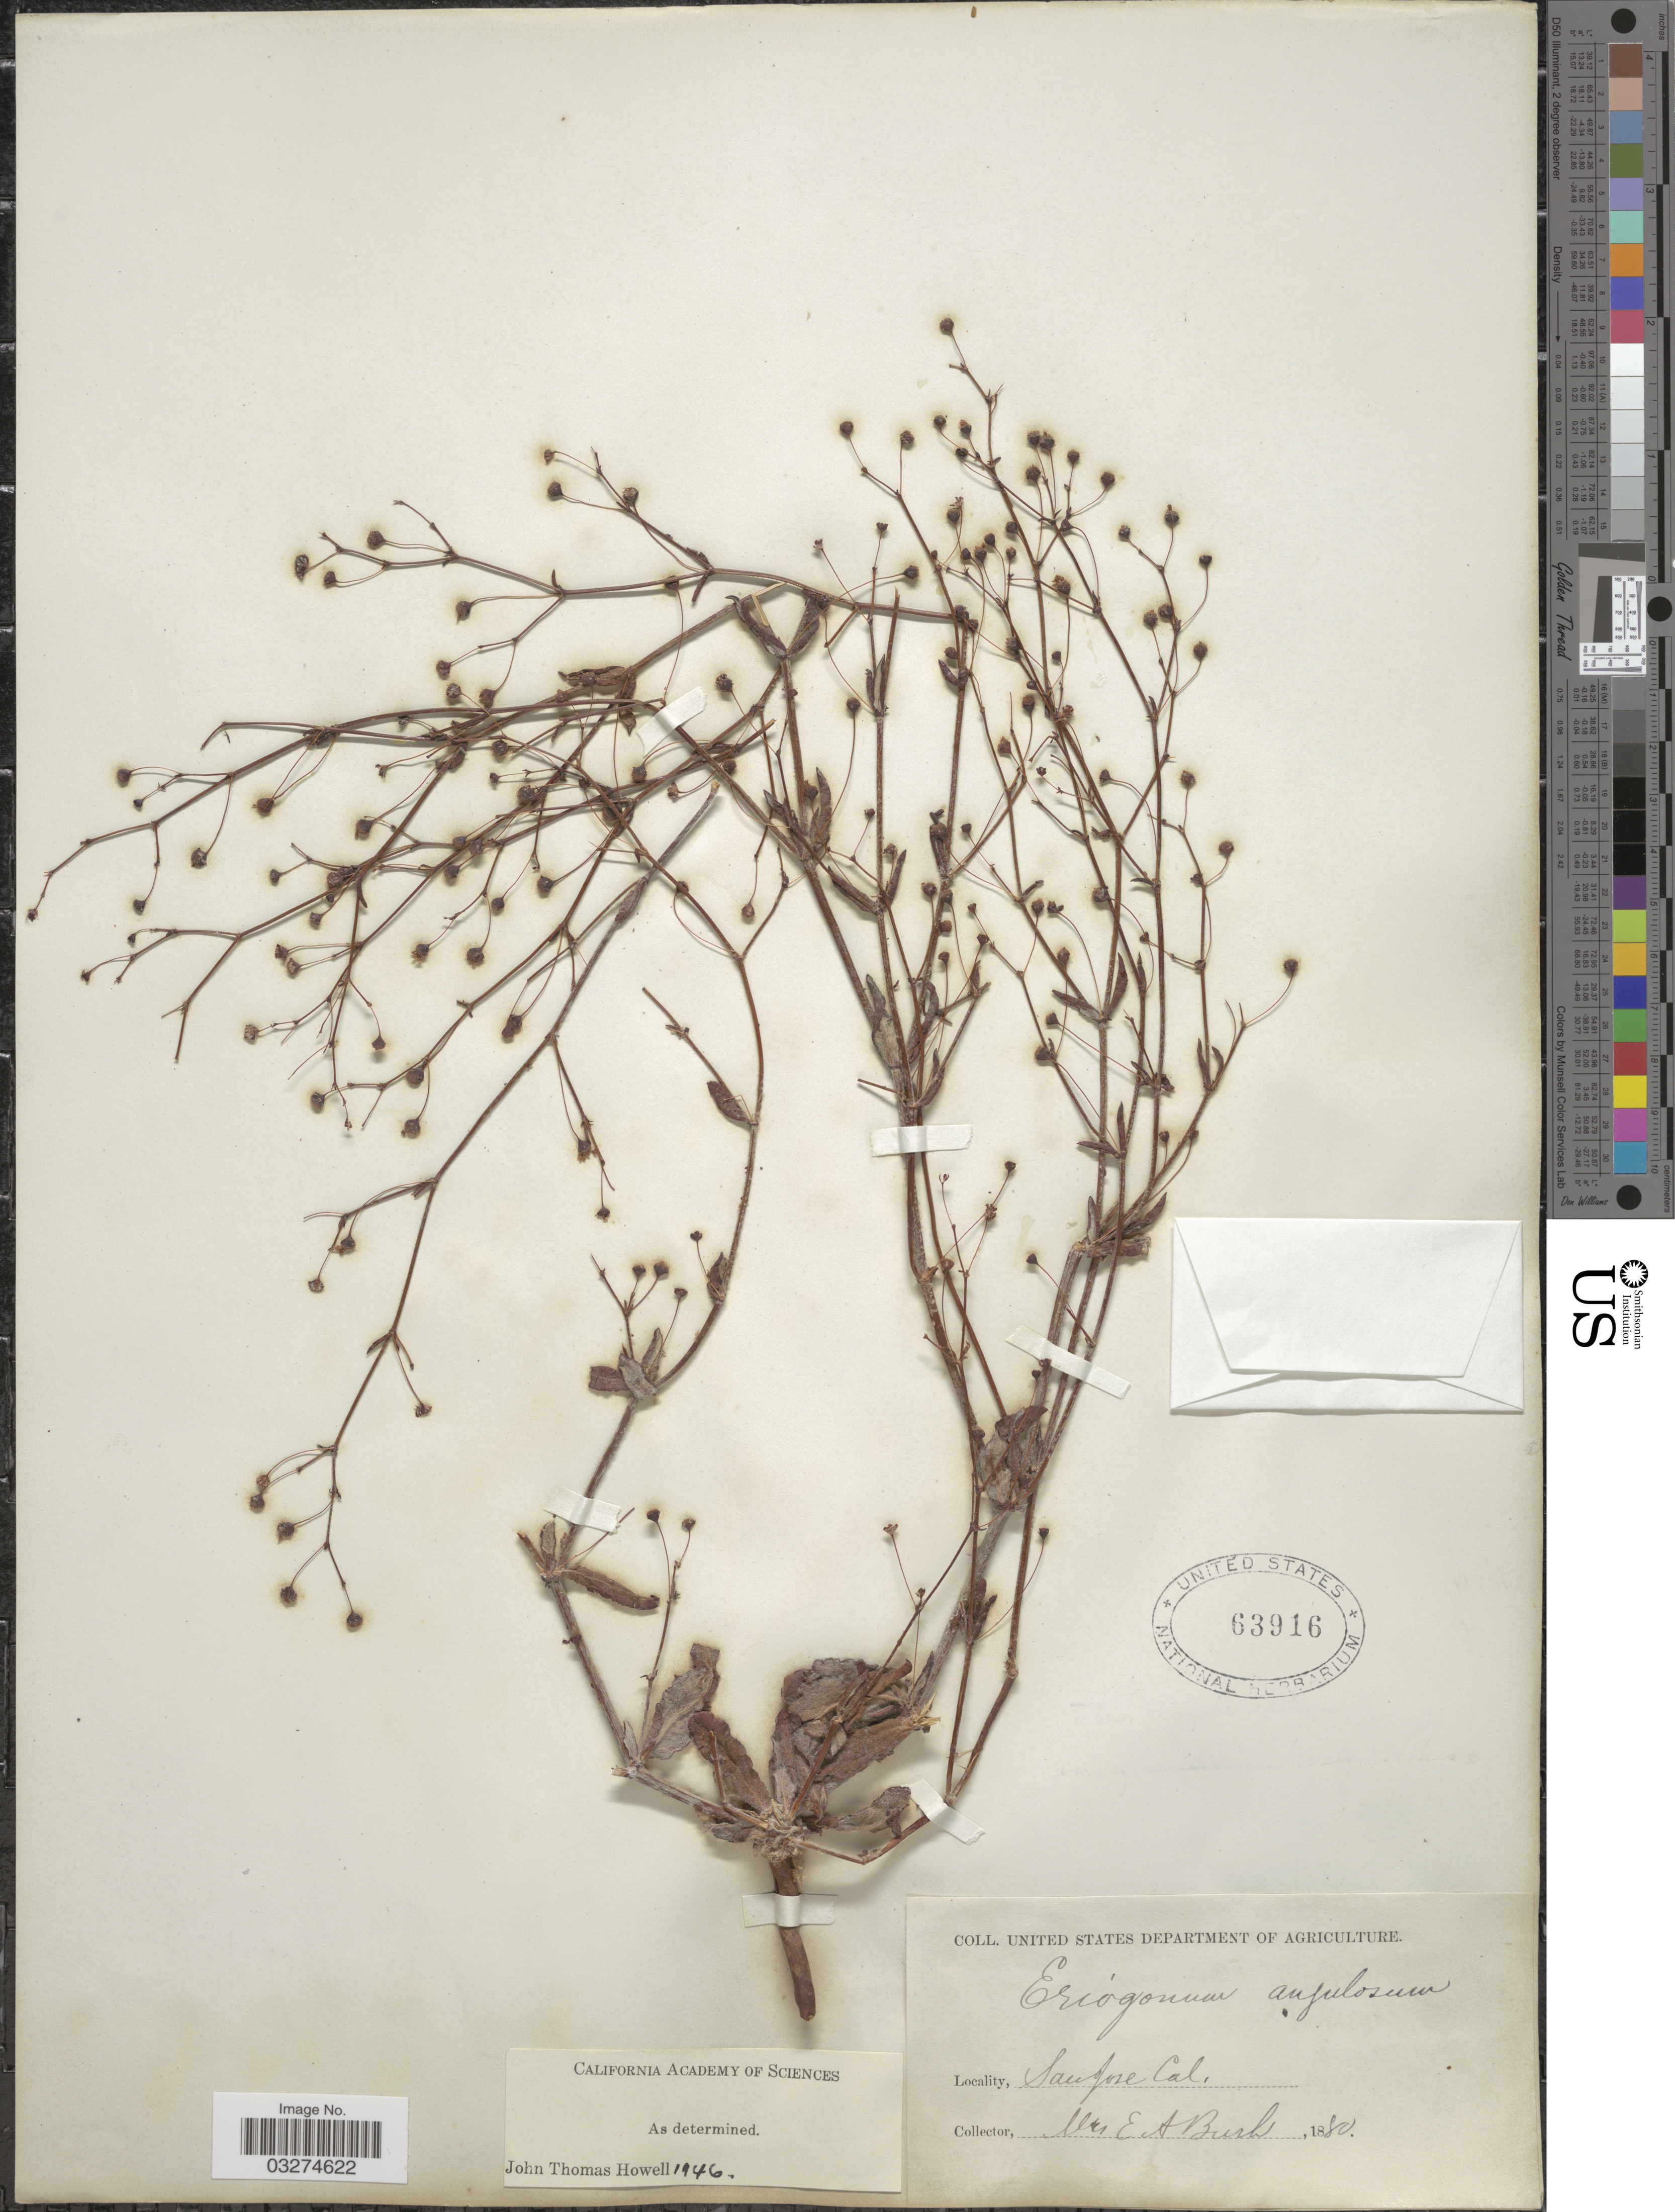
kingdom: Plantae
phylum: Tracheophyta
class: Magnoliopsida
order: Caryophyllales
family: Polygonaceae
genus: Eriogonum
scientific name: Eriogonum angulosum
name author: Benth.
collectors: E. Bush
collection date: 1880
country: United States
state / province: California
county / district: Santa Clara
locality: San Jose.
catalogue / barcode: US 63916